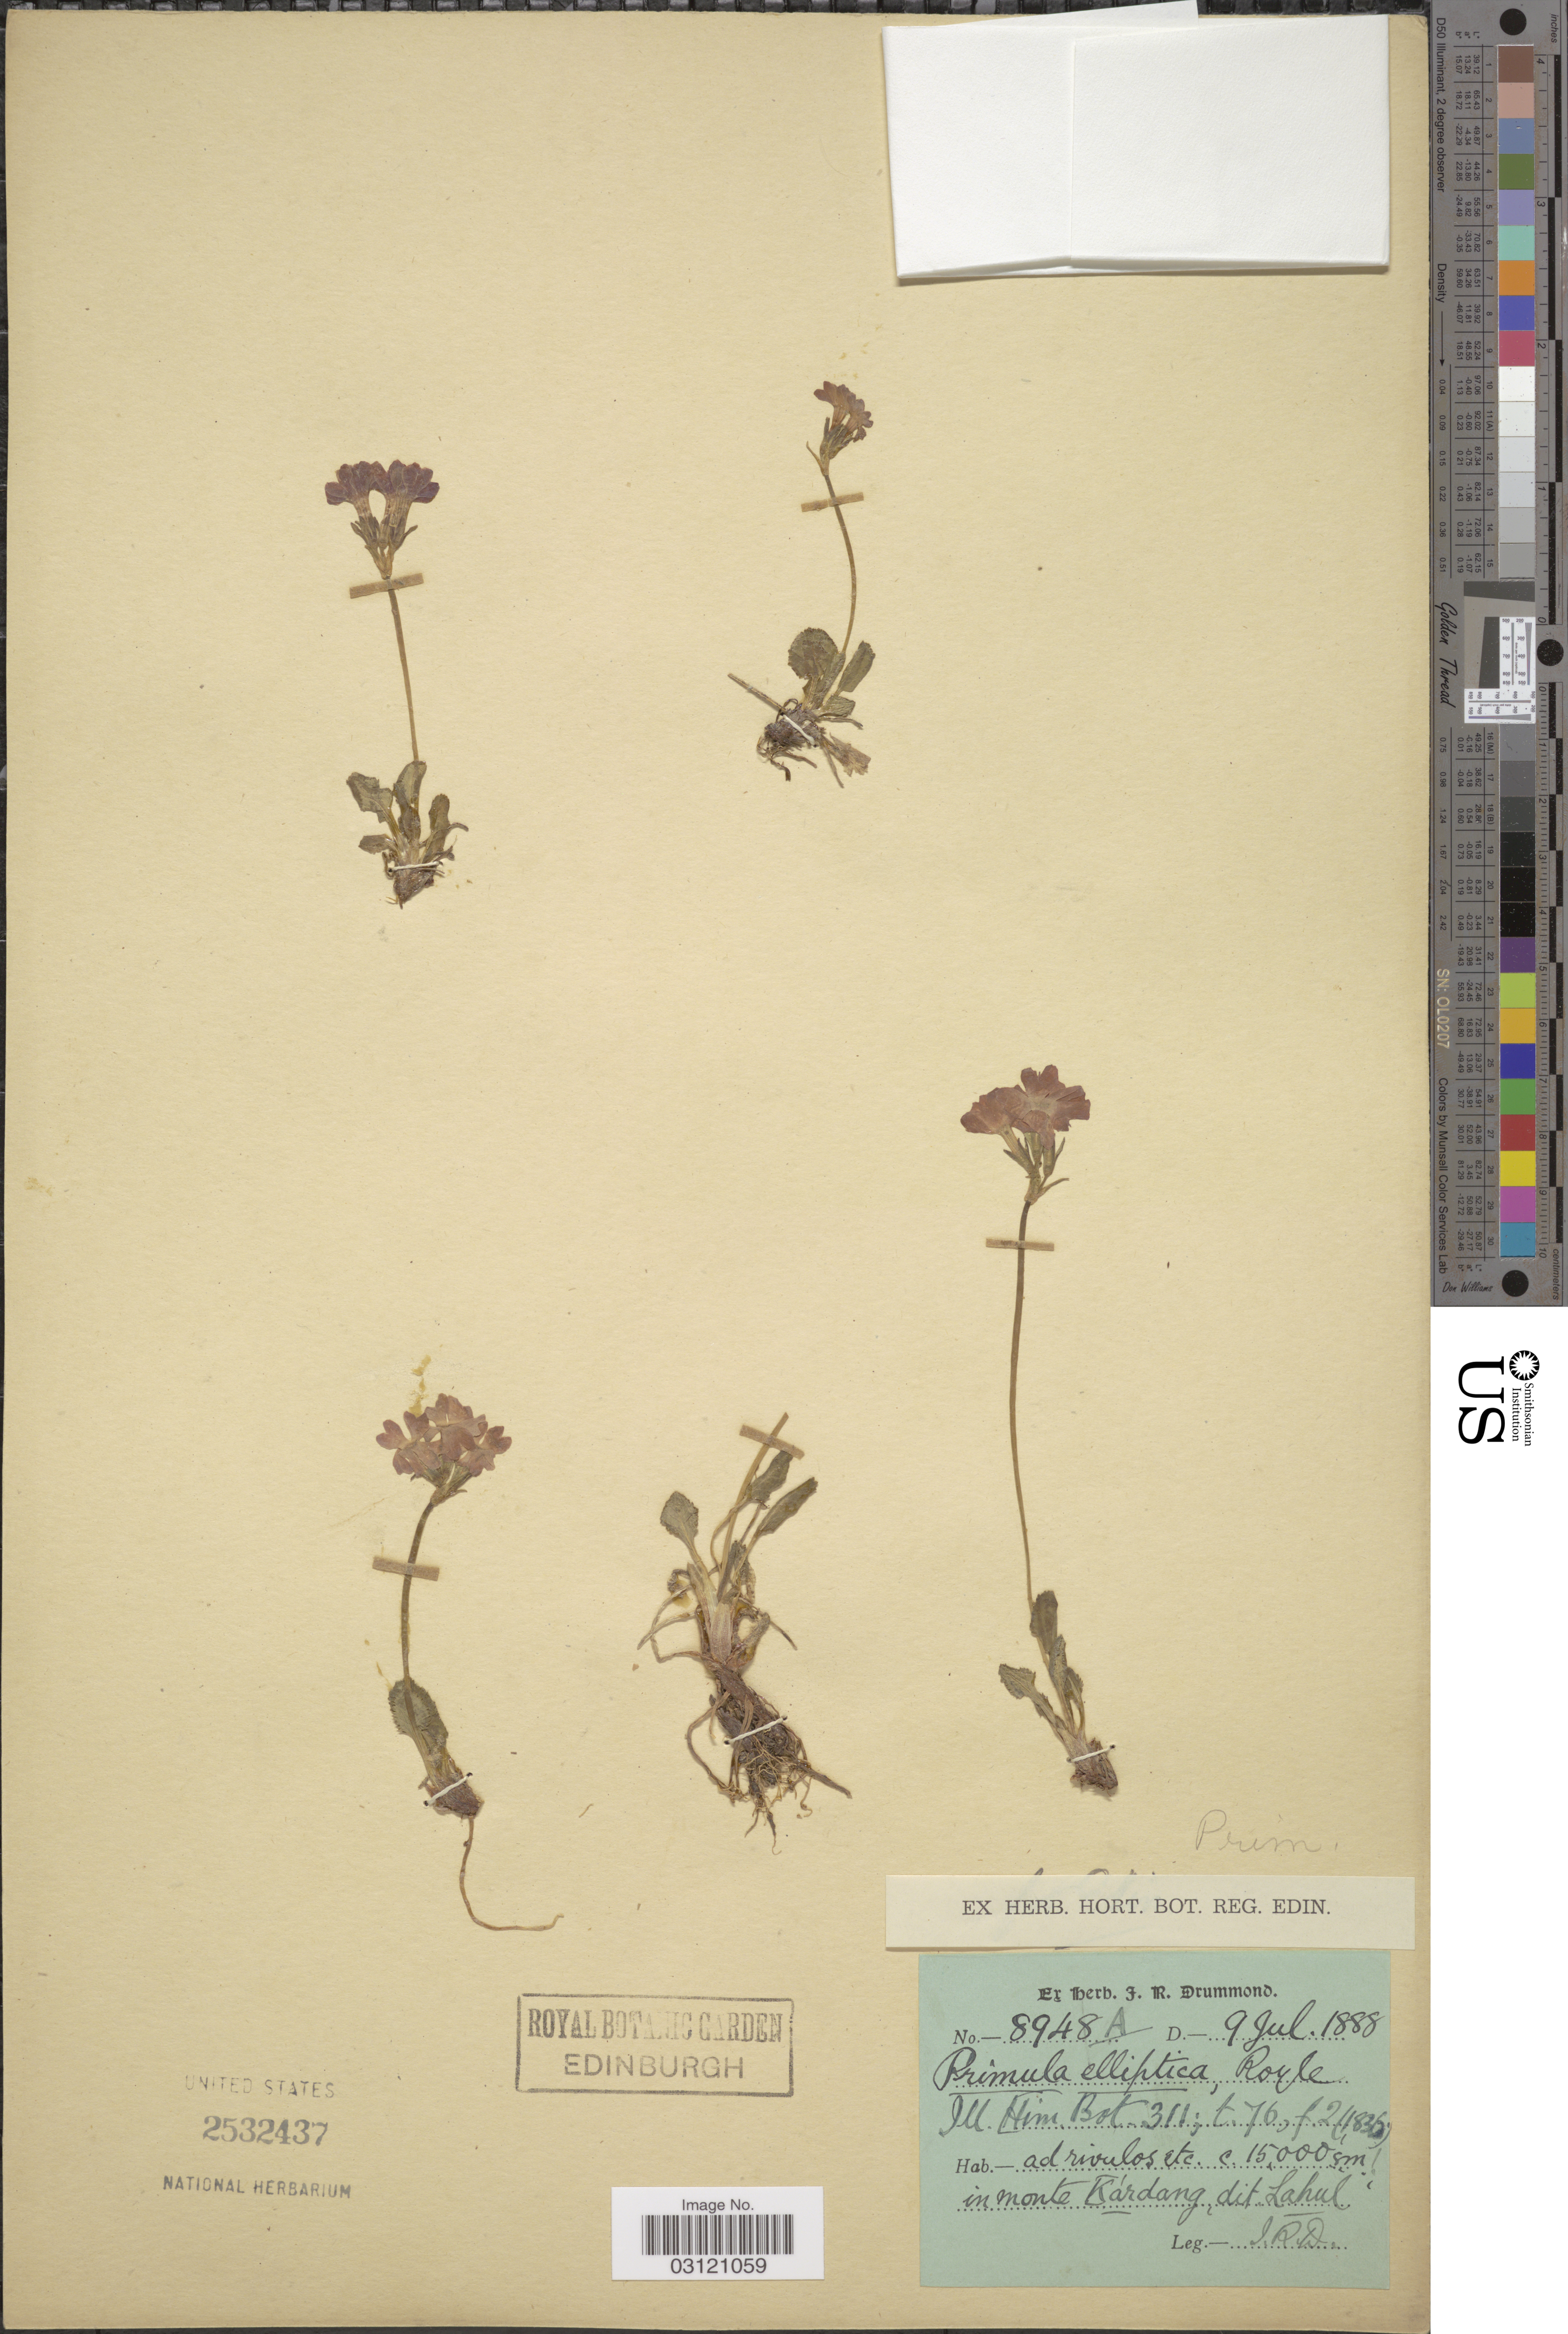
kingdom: Plantae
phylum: Tracheophyta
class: Magnoliopsida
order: Ericales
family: Primulaceae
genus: Primula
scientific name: Primula elliptica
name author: Royle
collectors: J. R. Drummond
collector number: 8948A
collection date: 1888-07-09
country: India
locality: In monte Kardang, dit Lahal.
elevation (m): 15000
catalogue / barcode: US 2532437